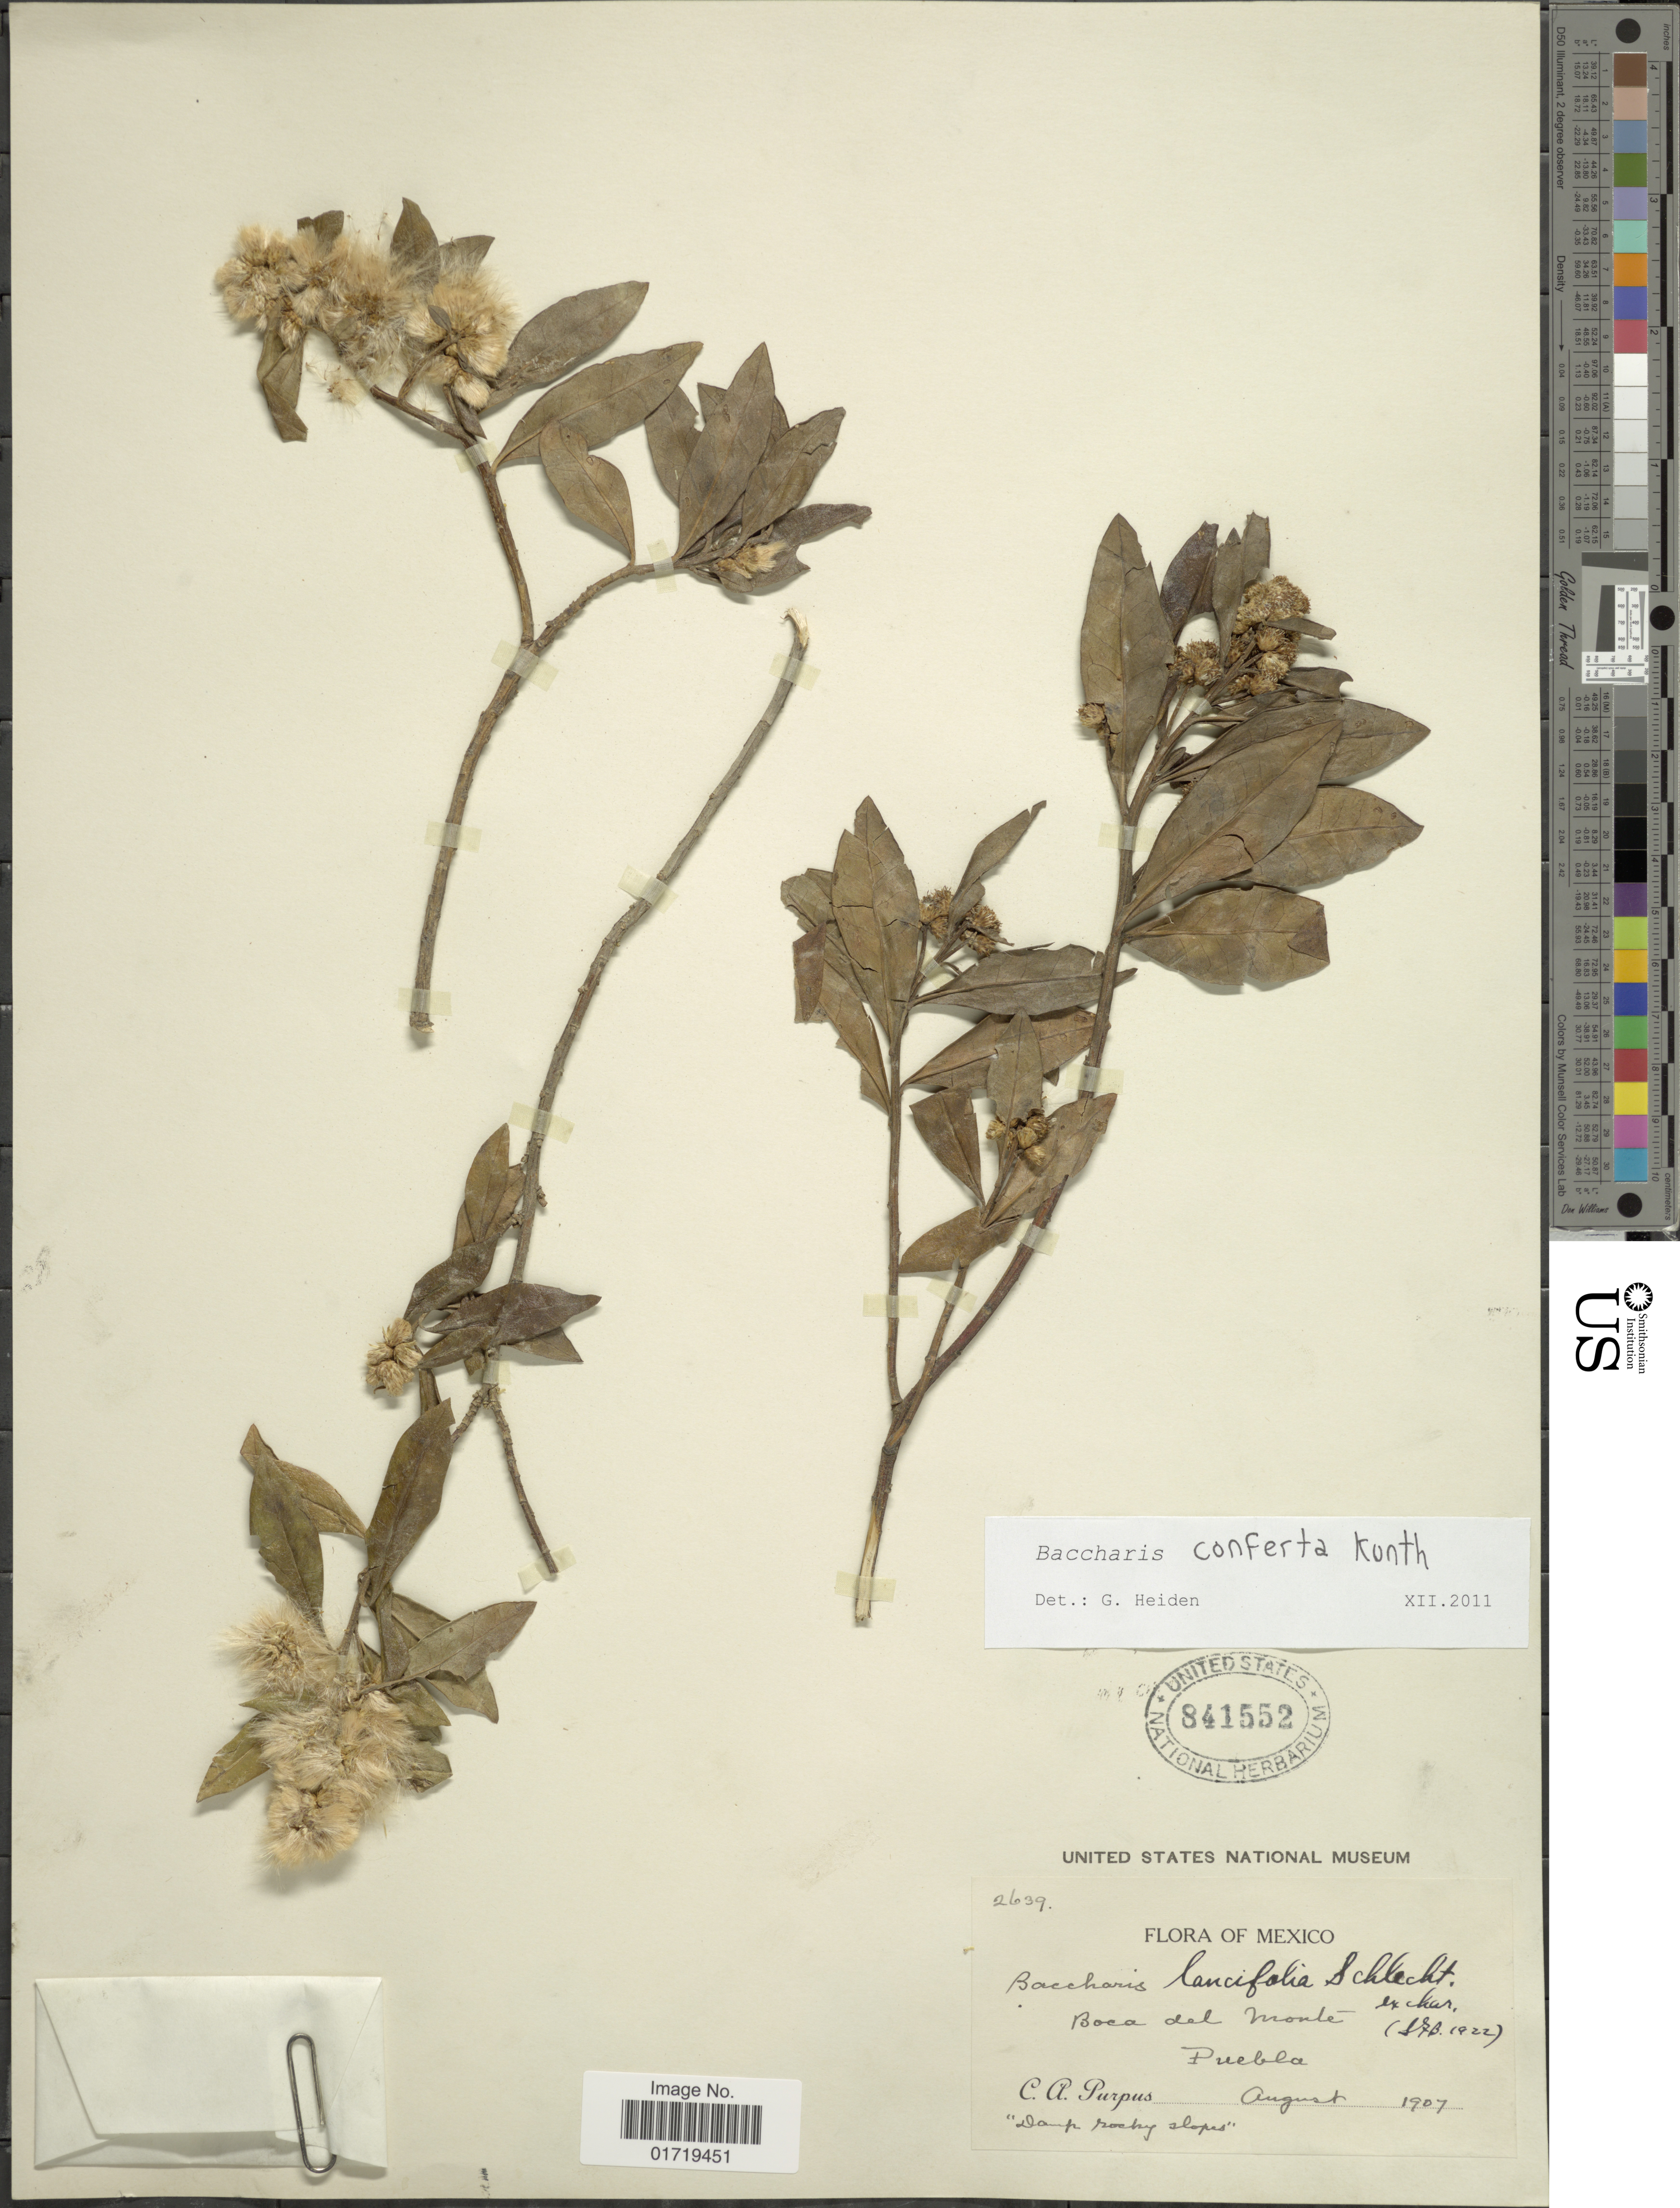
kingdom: Plantae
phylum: Tracheophyta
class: Magnoliopsida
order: Asterales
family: Asteraceae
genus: Baccharis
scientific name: Baccharis conferta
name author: Kunth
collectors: C. A. Purpus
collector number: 2639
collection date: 1907-08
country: Mexico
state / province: Puebla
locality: Boca del Monte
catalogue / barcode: US 841552